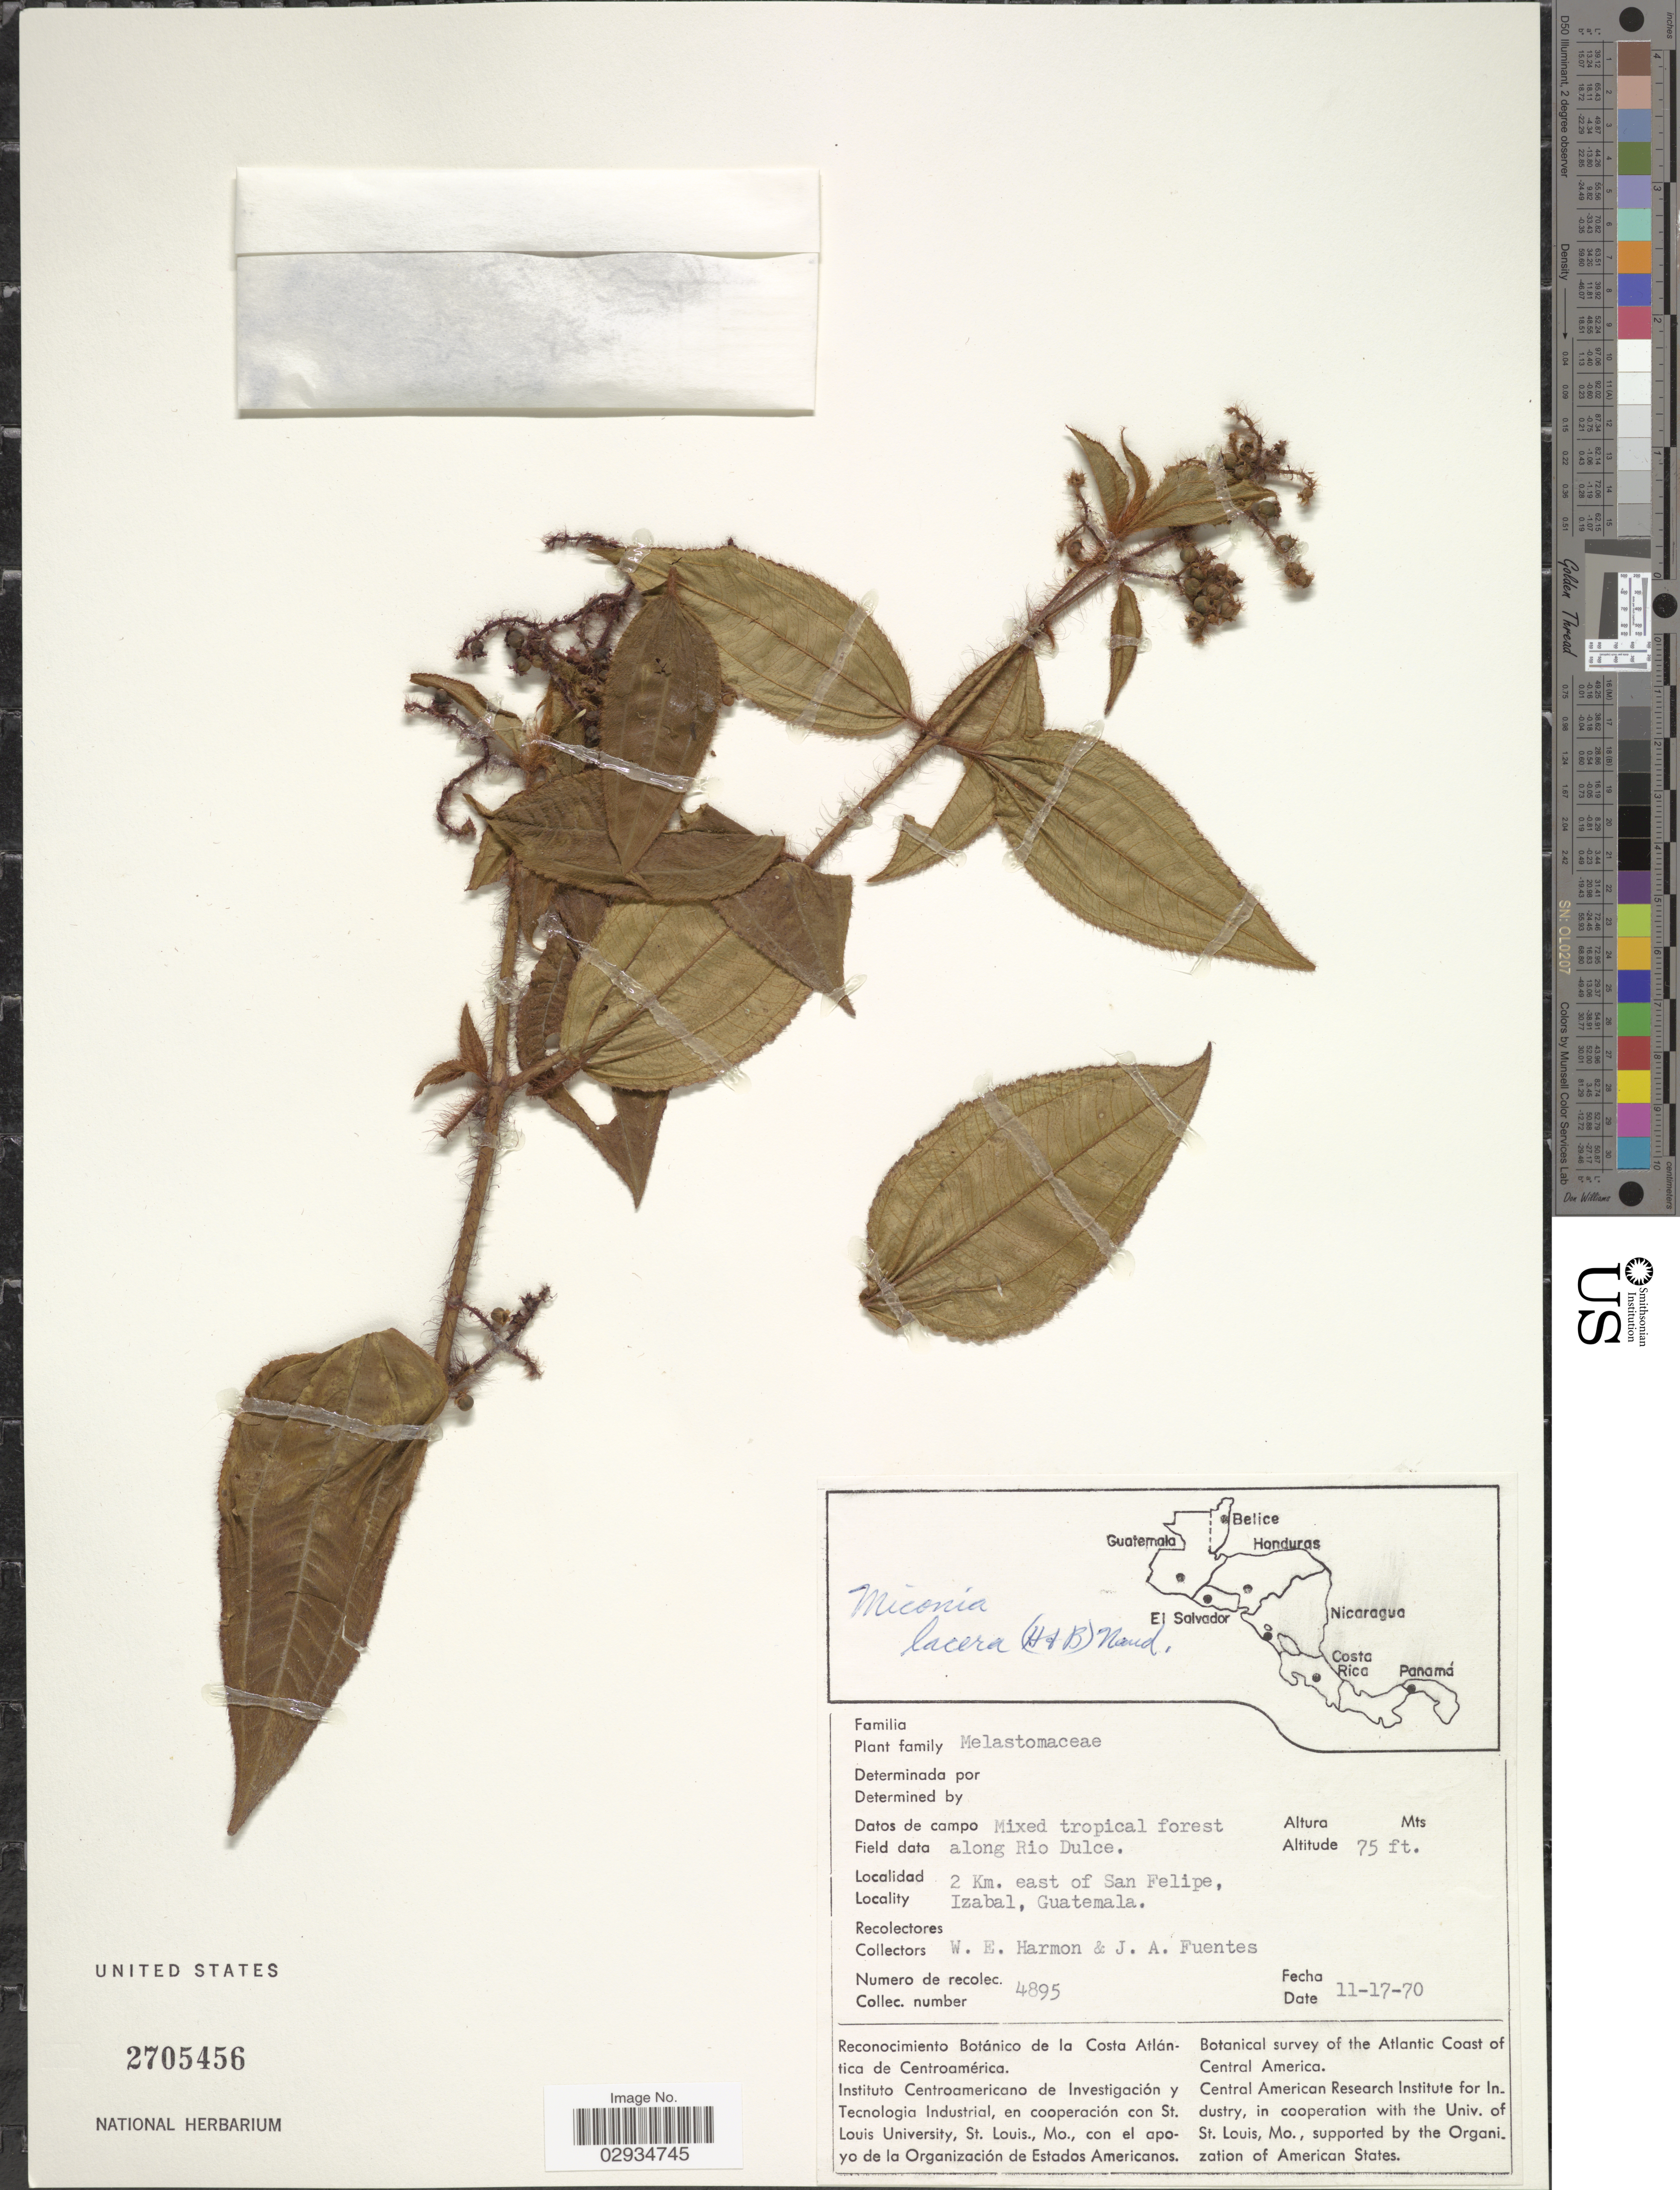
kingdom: Plantae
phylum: Tracheophyta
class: Magnoliopsida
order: Myrtales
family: Melastomataceae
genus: Miconia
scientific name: Miconia lacera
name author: (Bonpl.) Naudin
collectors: W. E. Harmon & J. Fuentes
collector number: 4895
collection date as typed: Transcribed d/m/y: 17/11/70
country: Guatemala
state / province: Izabal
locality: Mixed tropical forest along Rio Dulce. 2 Km. east of San Felipe.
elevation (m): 23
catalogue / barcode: US 2705456